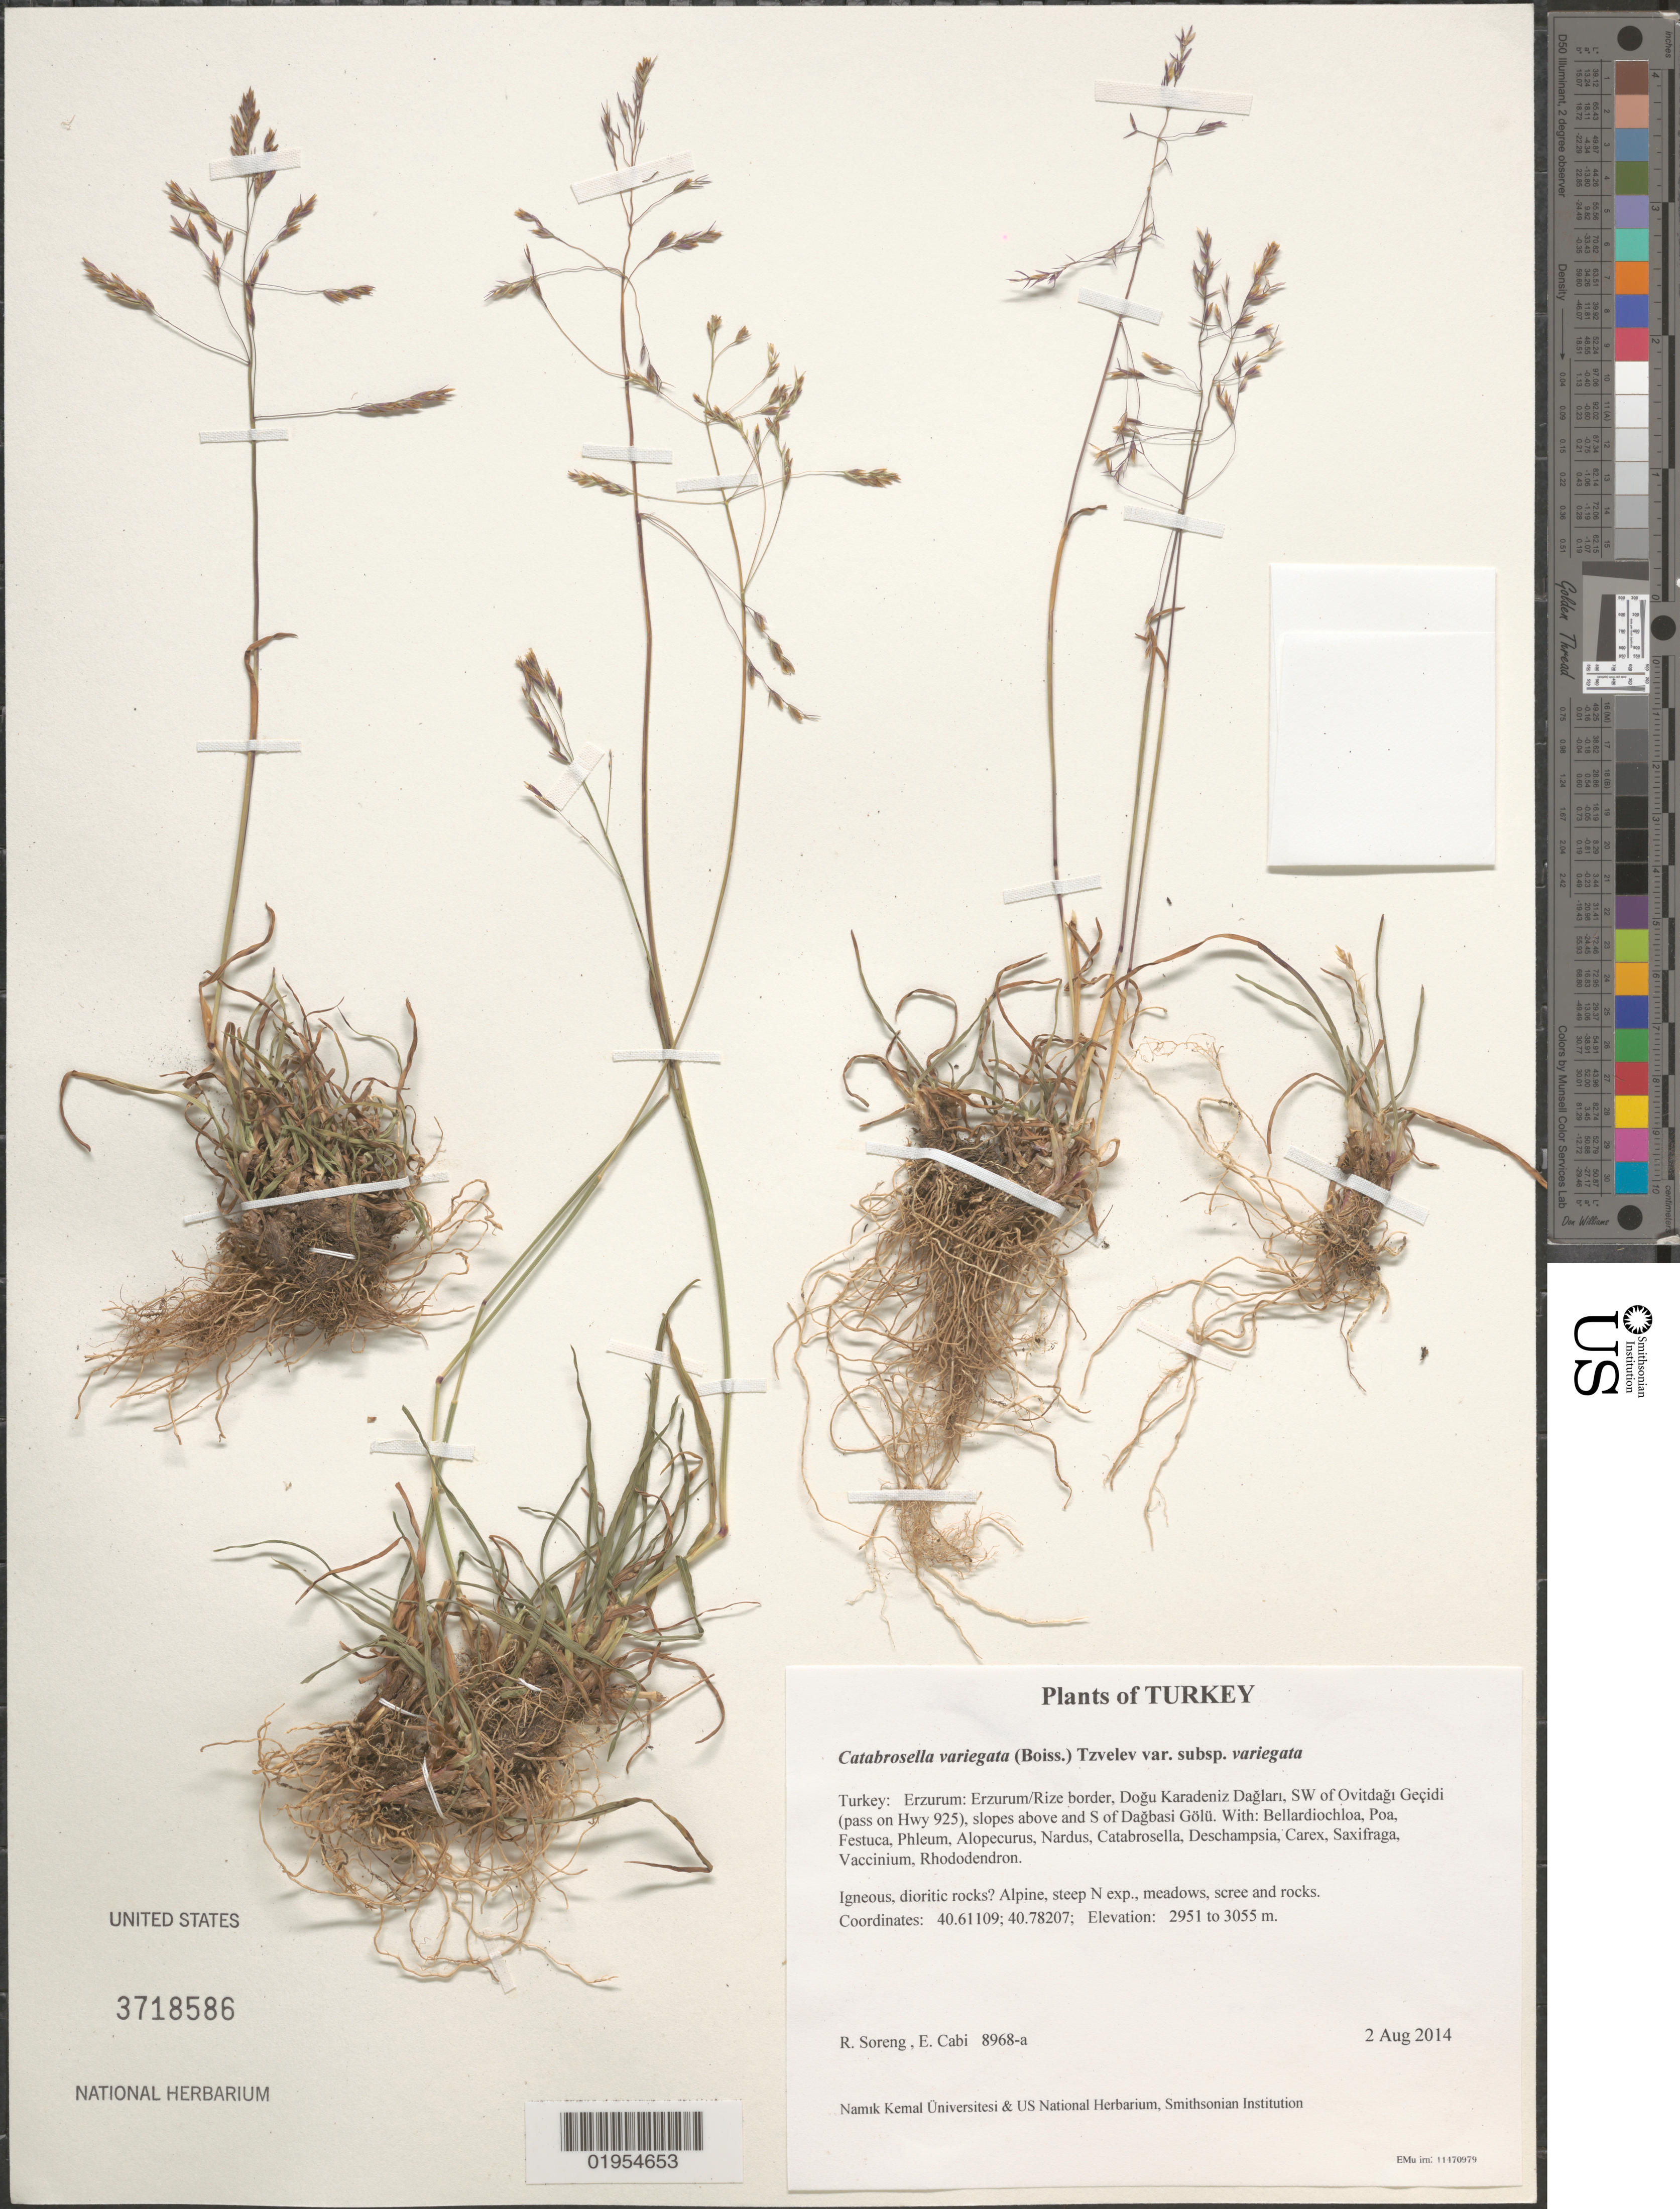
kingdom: Plantae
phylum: Tracheophyta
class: Liliopsida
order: Poales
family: Poaceae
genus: Catabrosella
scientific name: Catabrosella variegata var. variegata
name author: (Boiss.) Tzvelev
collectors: R. J. Soreng & E. Cabi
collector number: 8968-a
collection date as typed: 2 Aug 2014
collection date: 2014-08-02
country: Turkey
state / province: Erzurum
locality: Erzurum/Rize border, Dogu Karadeni Daglari, SW of Ovitdagi Gecidi (pass on Hwy 925), slopes above and S of Dagbasi Golu,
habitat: Igneous, dioritic rocks? Alpine, steep N exp., meadows, scree and rocks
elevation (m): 2951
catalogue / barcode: US 3718586